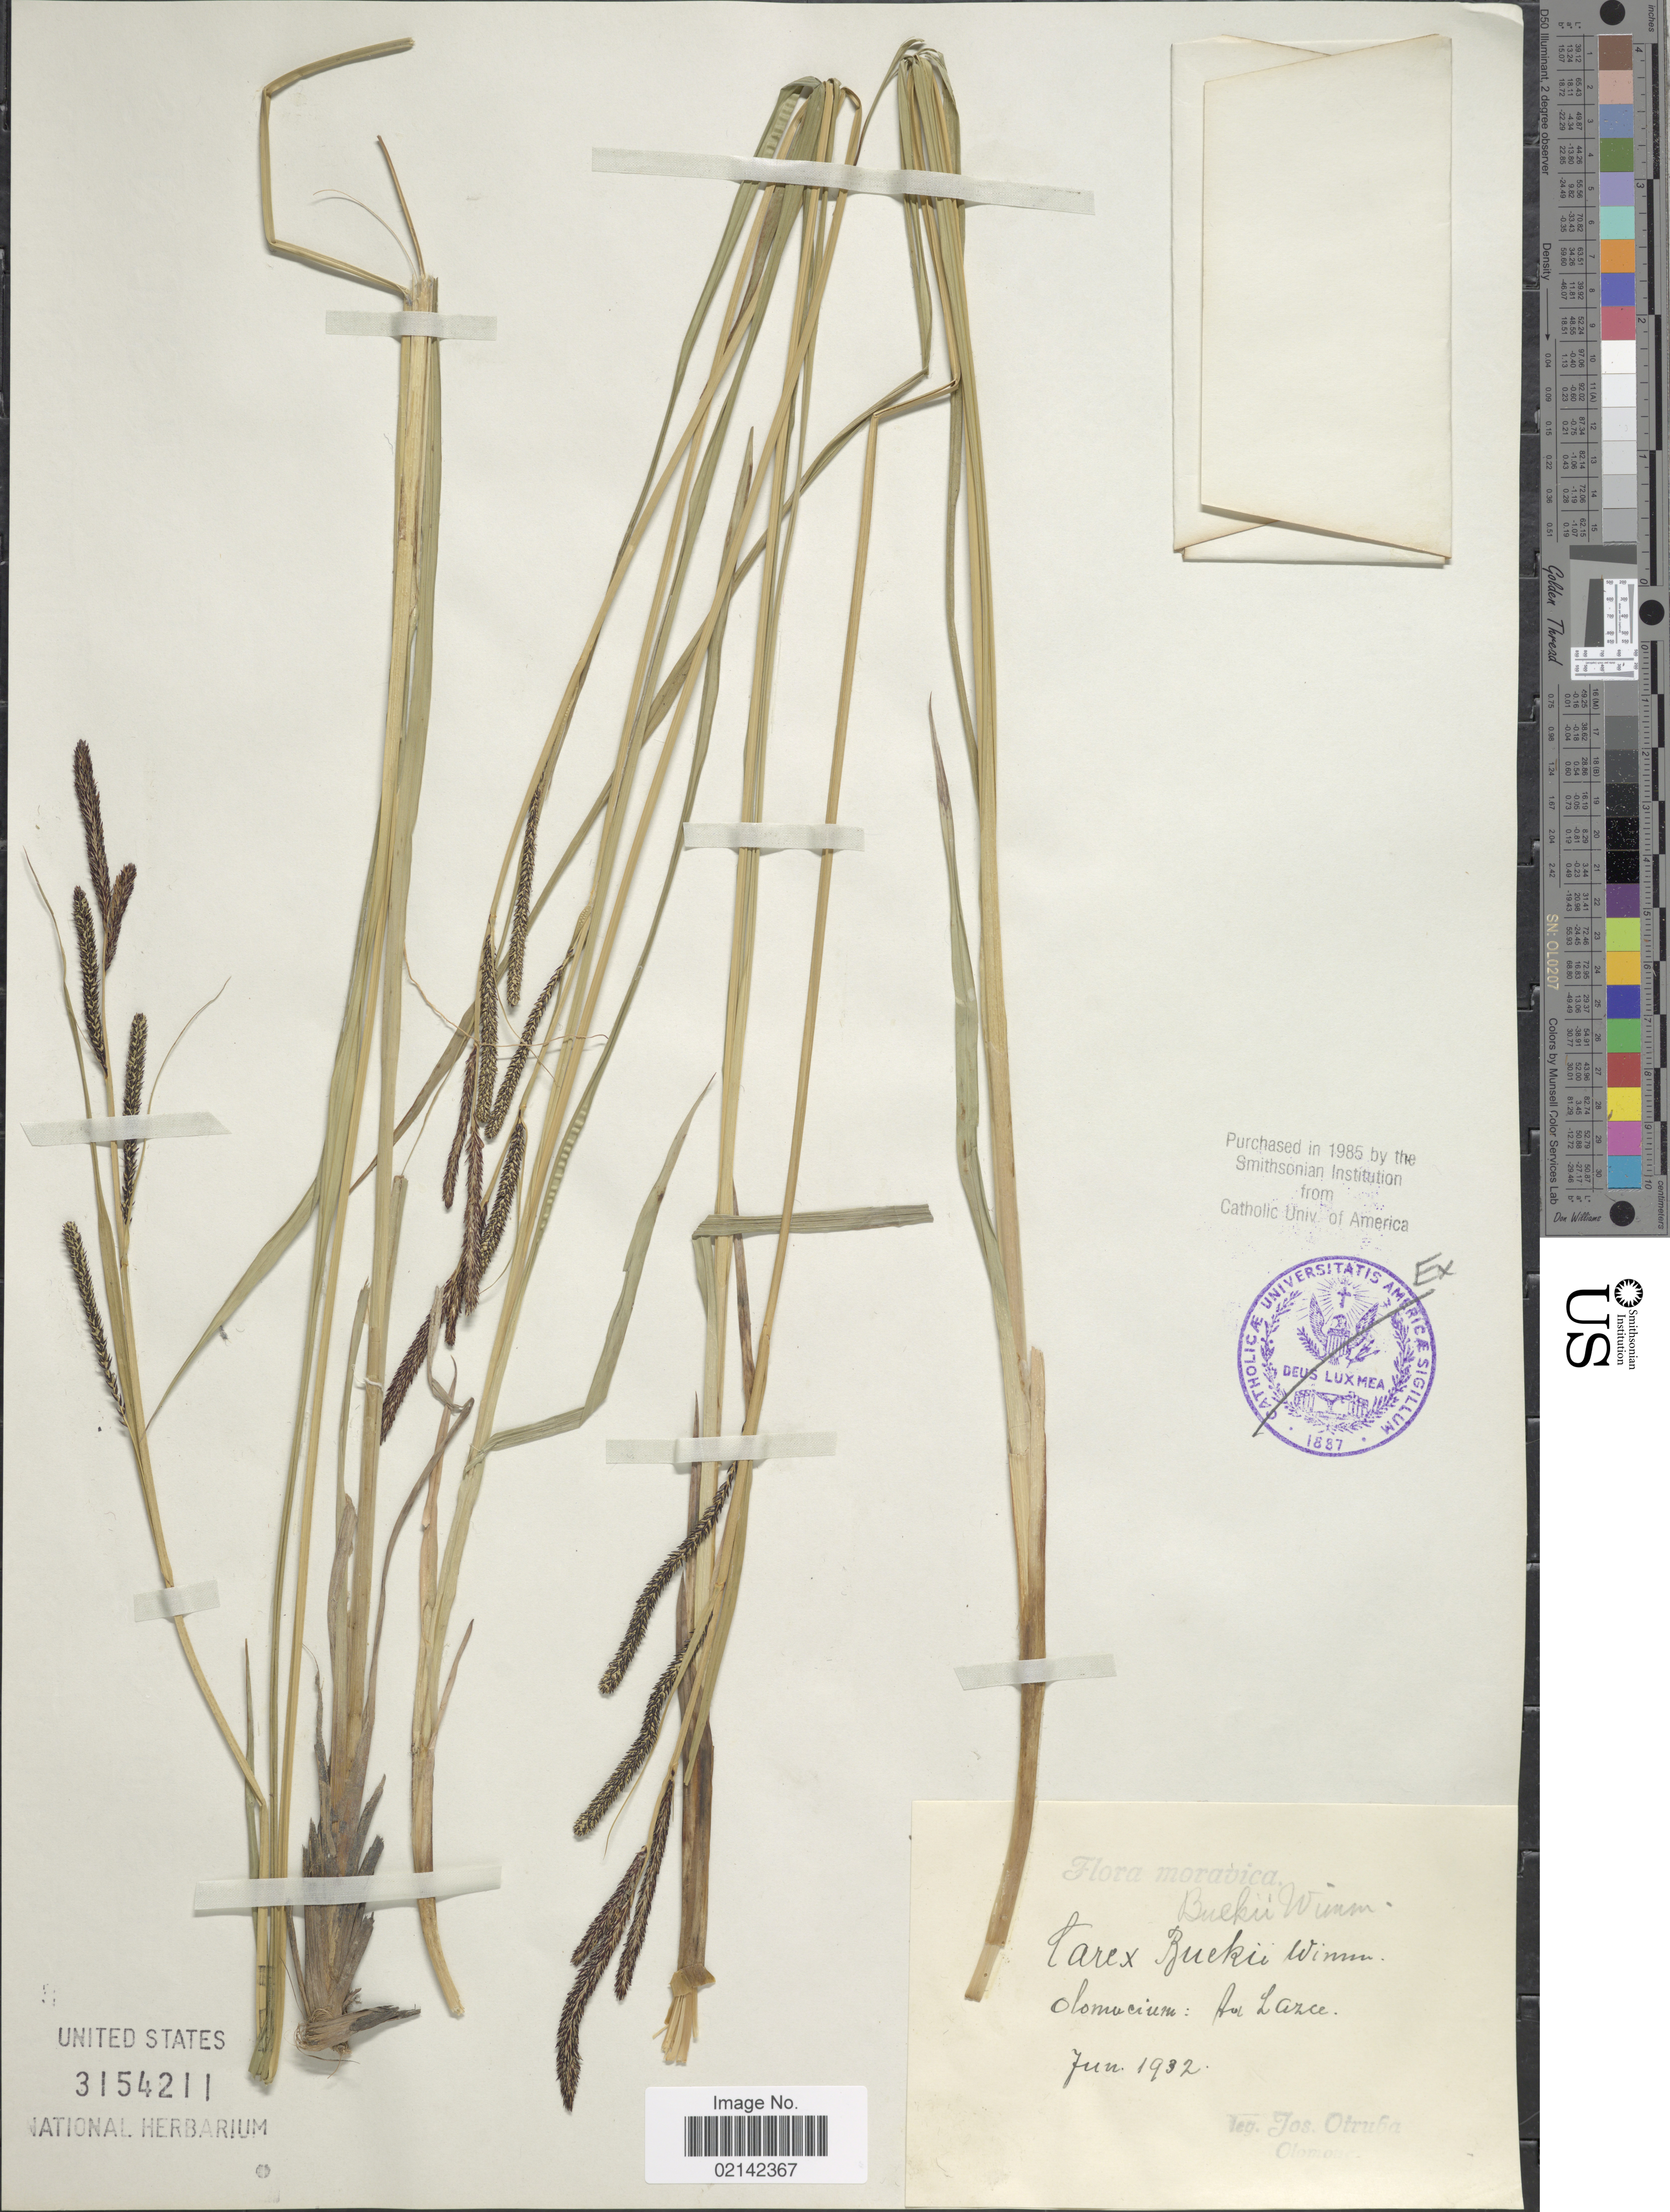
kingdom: Plantae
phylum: Tracheophyta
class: Liliopsida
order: Poales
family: Cyperaceae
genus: Carex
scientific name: Carex buekii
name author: Wimm.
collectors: J. Otruba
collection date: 1932-06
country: Czechia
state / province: Olomouc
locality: Moravica. Olomucium: An Lazce [interpreted]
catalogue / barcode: US 3154211